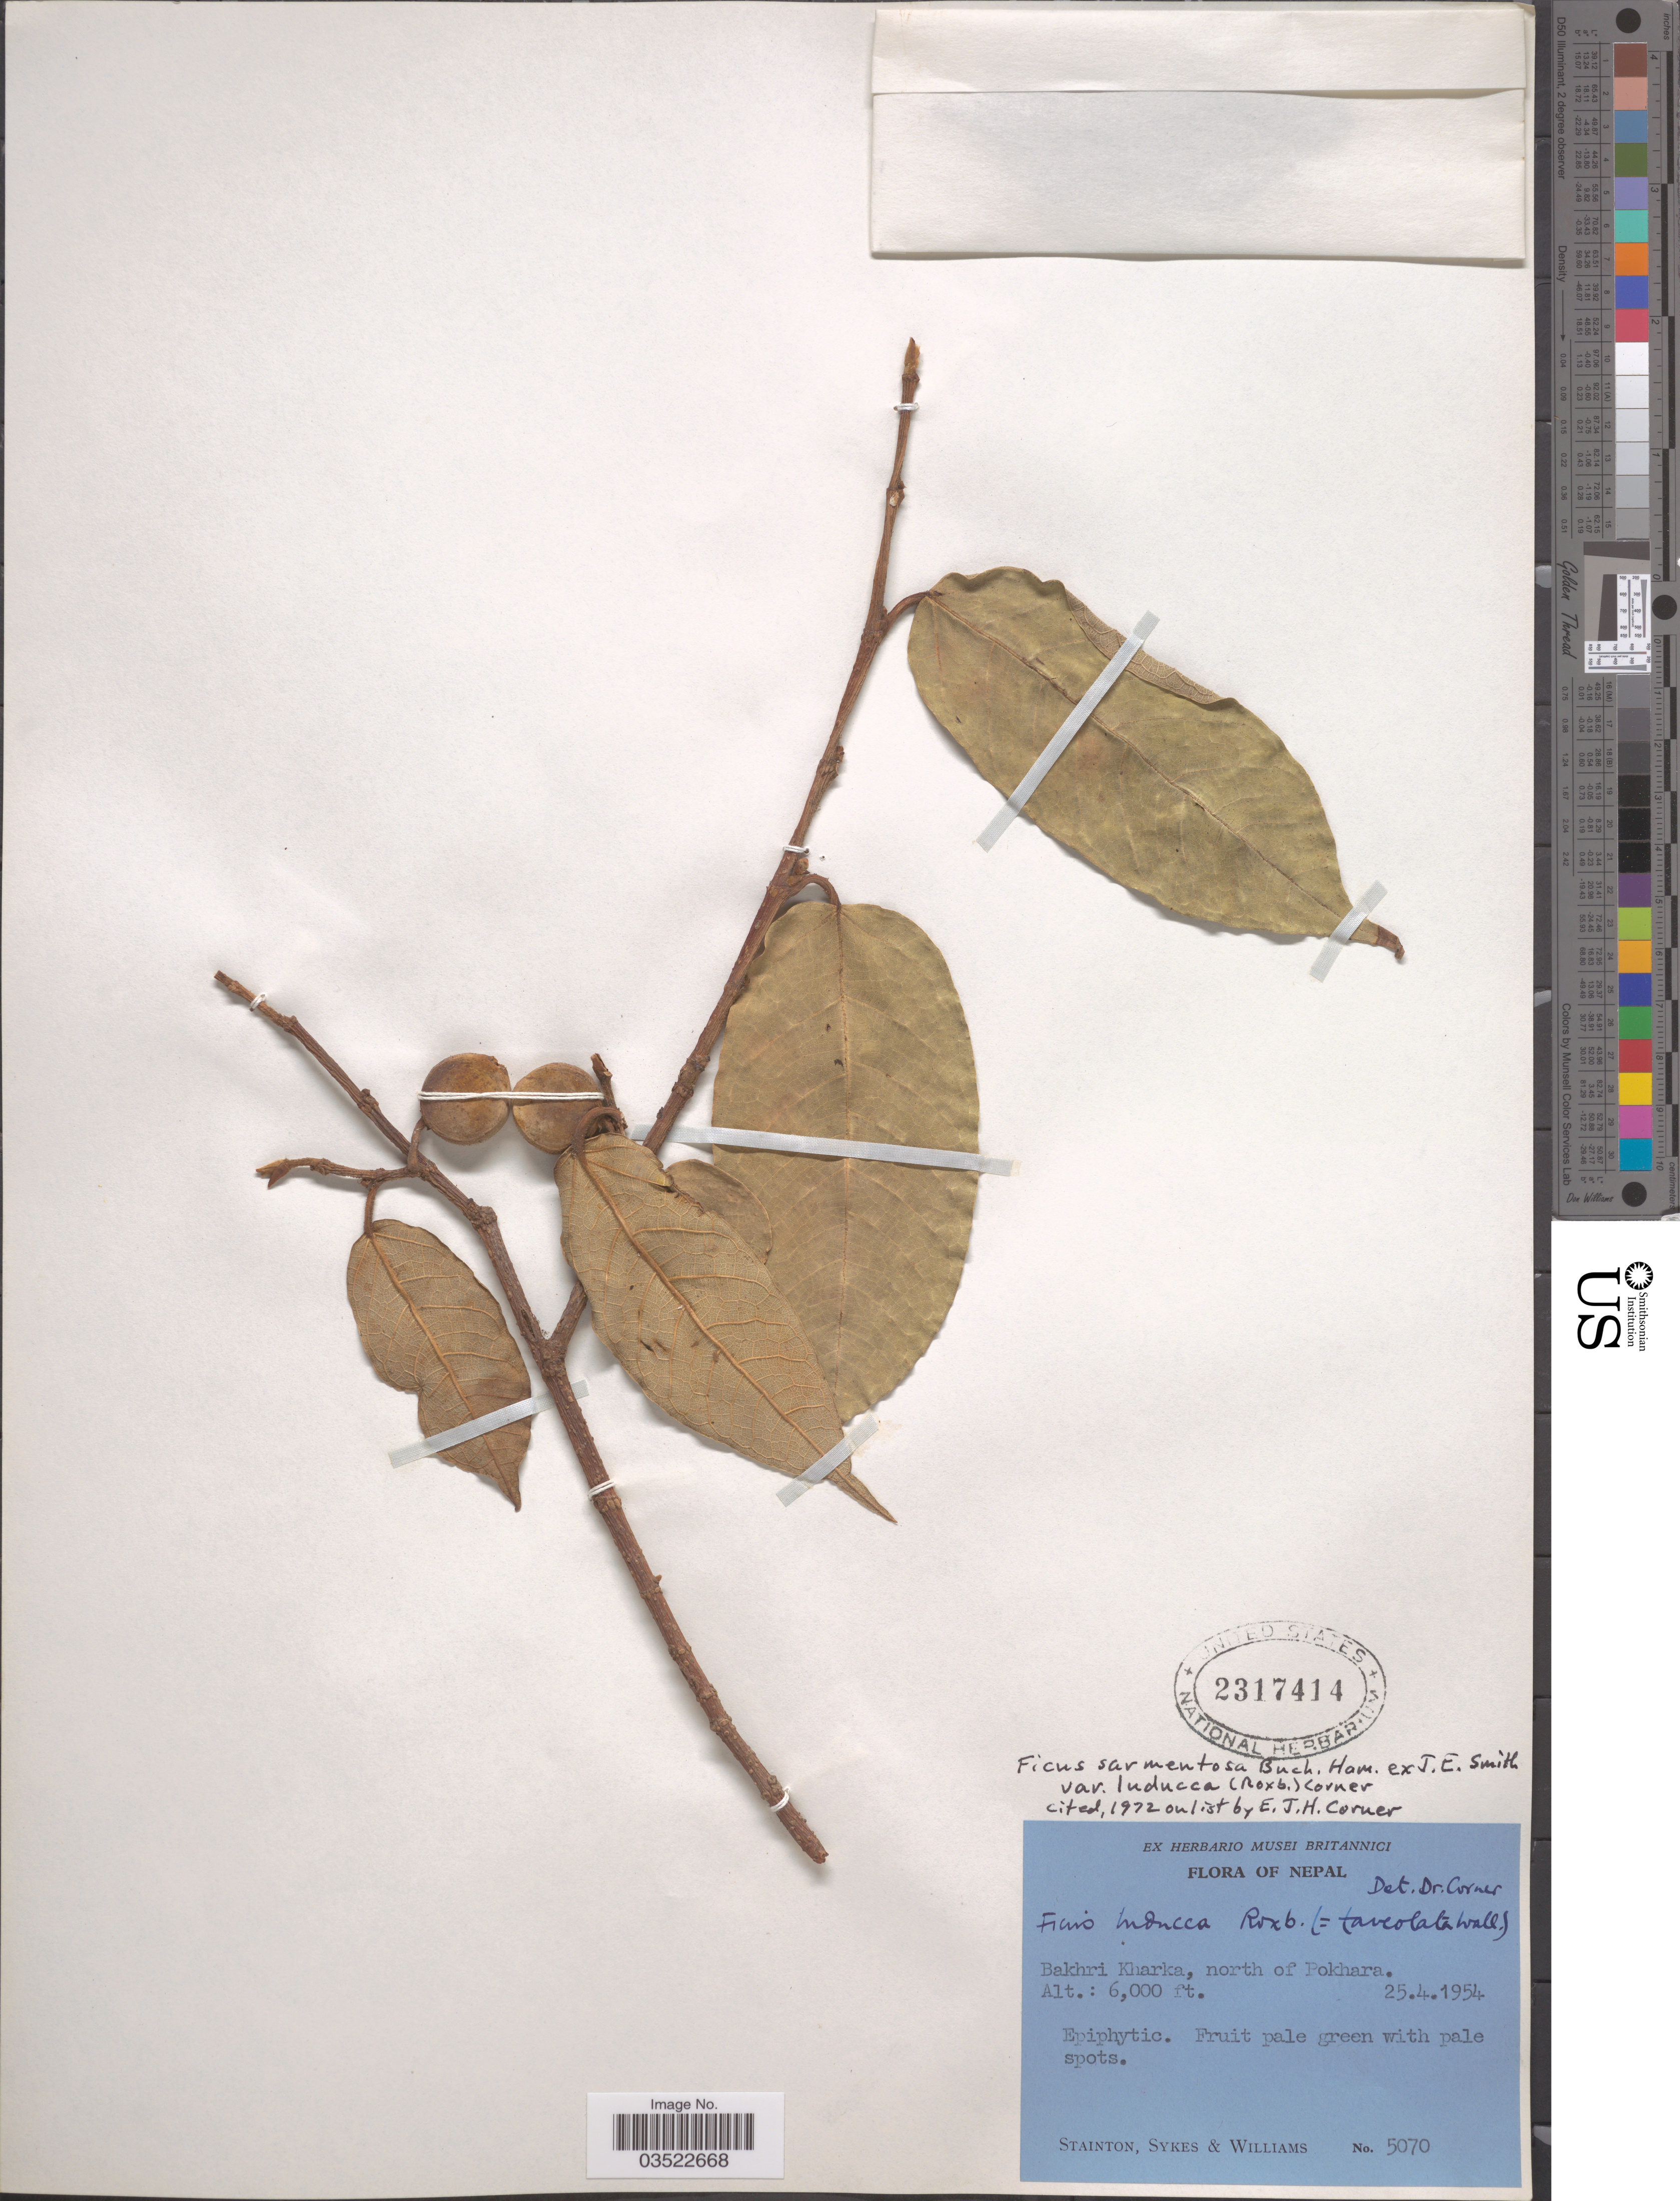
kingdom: Plantae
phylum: Tracheophyta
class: Magnoliopsida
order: Rosales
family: Moraceae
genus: Ficus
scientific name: Ficus sarmentosa var. luducca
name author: (Roxb.) Corner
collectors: -. Stainton, Sykes, -- & -- Williams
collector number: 5070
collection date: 1954-04-25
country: Nepal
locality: Bakhri Kharka, north of Pokhara.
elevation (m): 1829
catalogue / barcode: US 2317414